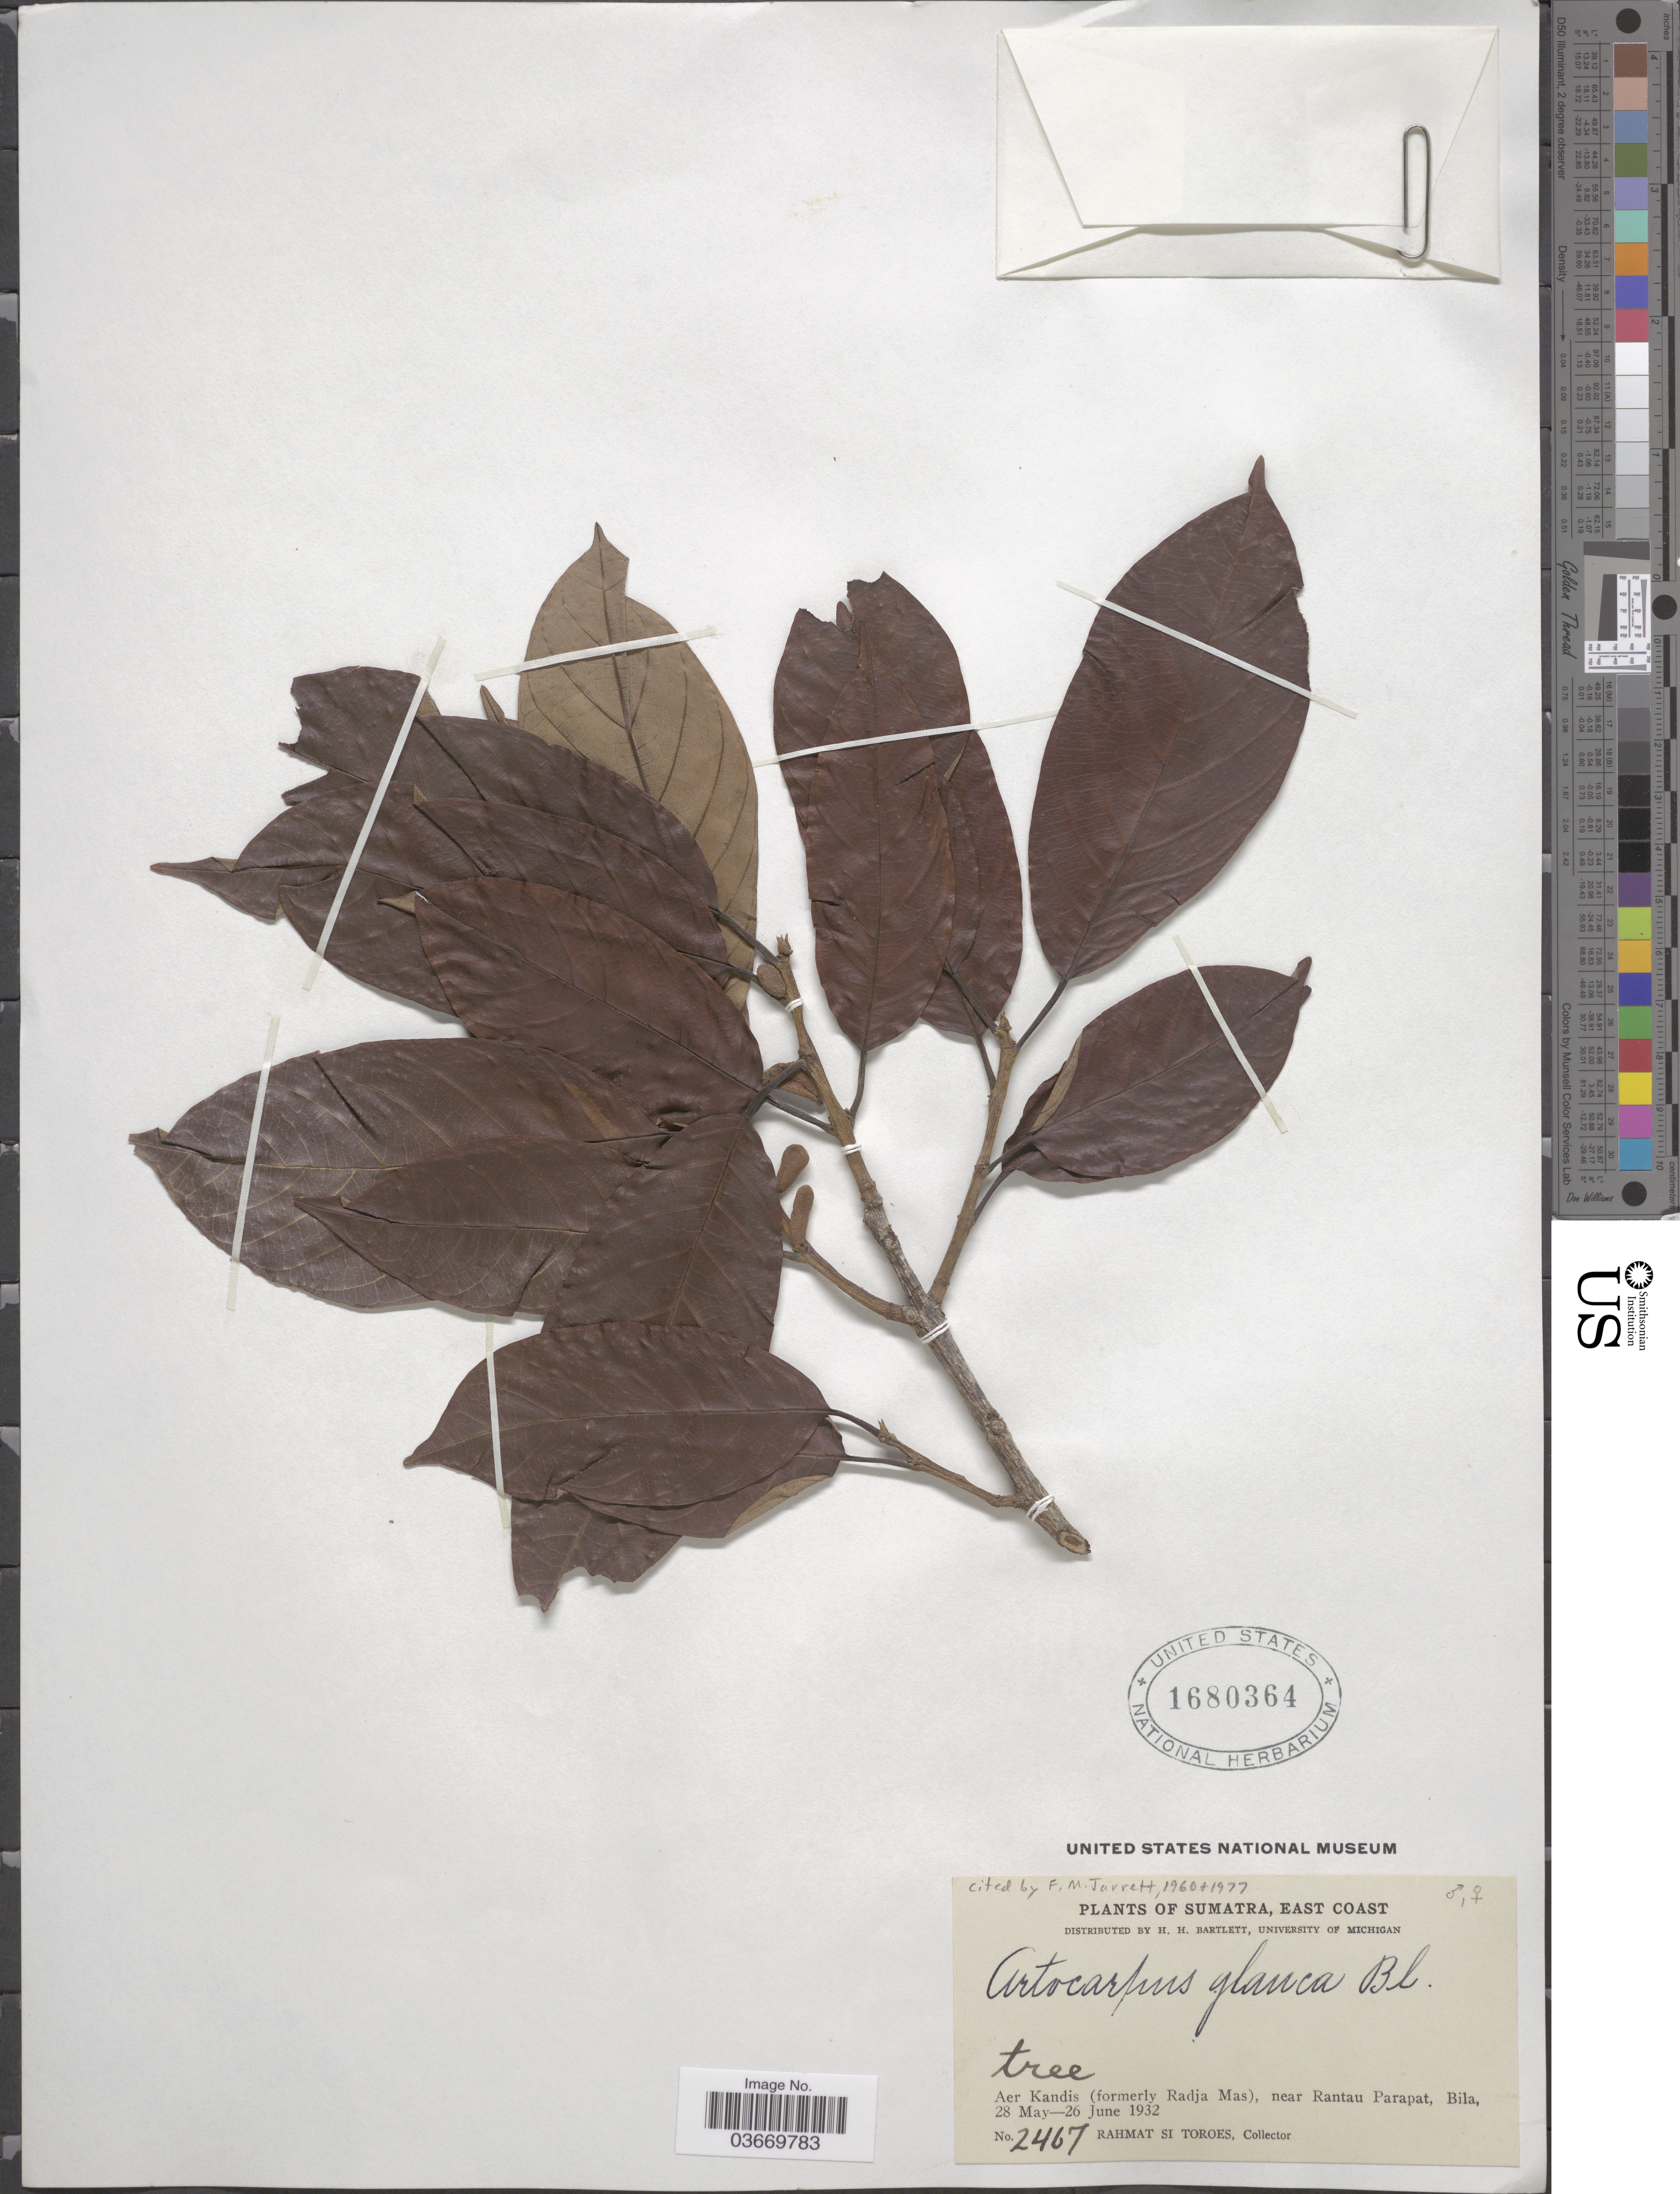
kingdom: Plantae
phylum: Tracheophyta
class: Magnoliopsida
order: Rosales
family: Moraceae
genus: Artocarpus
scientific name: Artocarpus glaucus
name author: Blume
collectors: Rahmat Si Boeea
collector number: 2467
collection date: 1932-05-28/1932-06-26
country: Indonesia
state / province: Sumatra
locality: East Coast. Aer Kandis (formerly Radja Mas), near Rantau Parapat, Bila.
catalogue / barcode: US 1680364